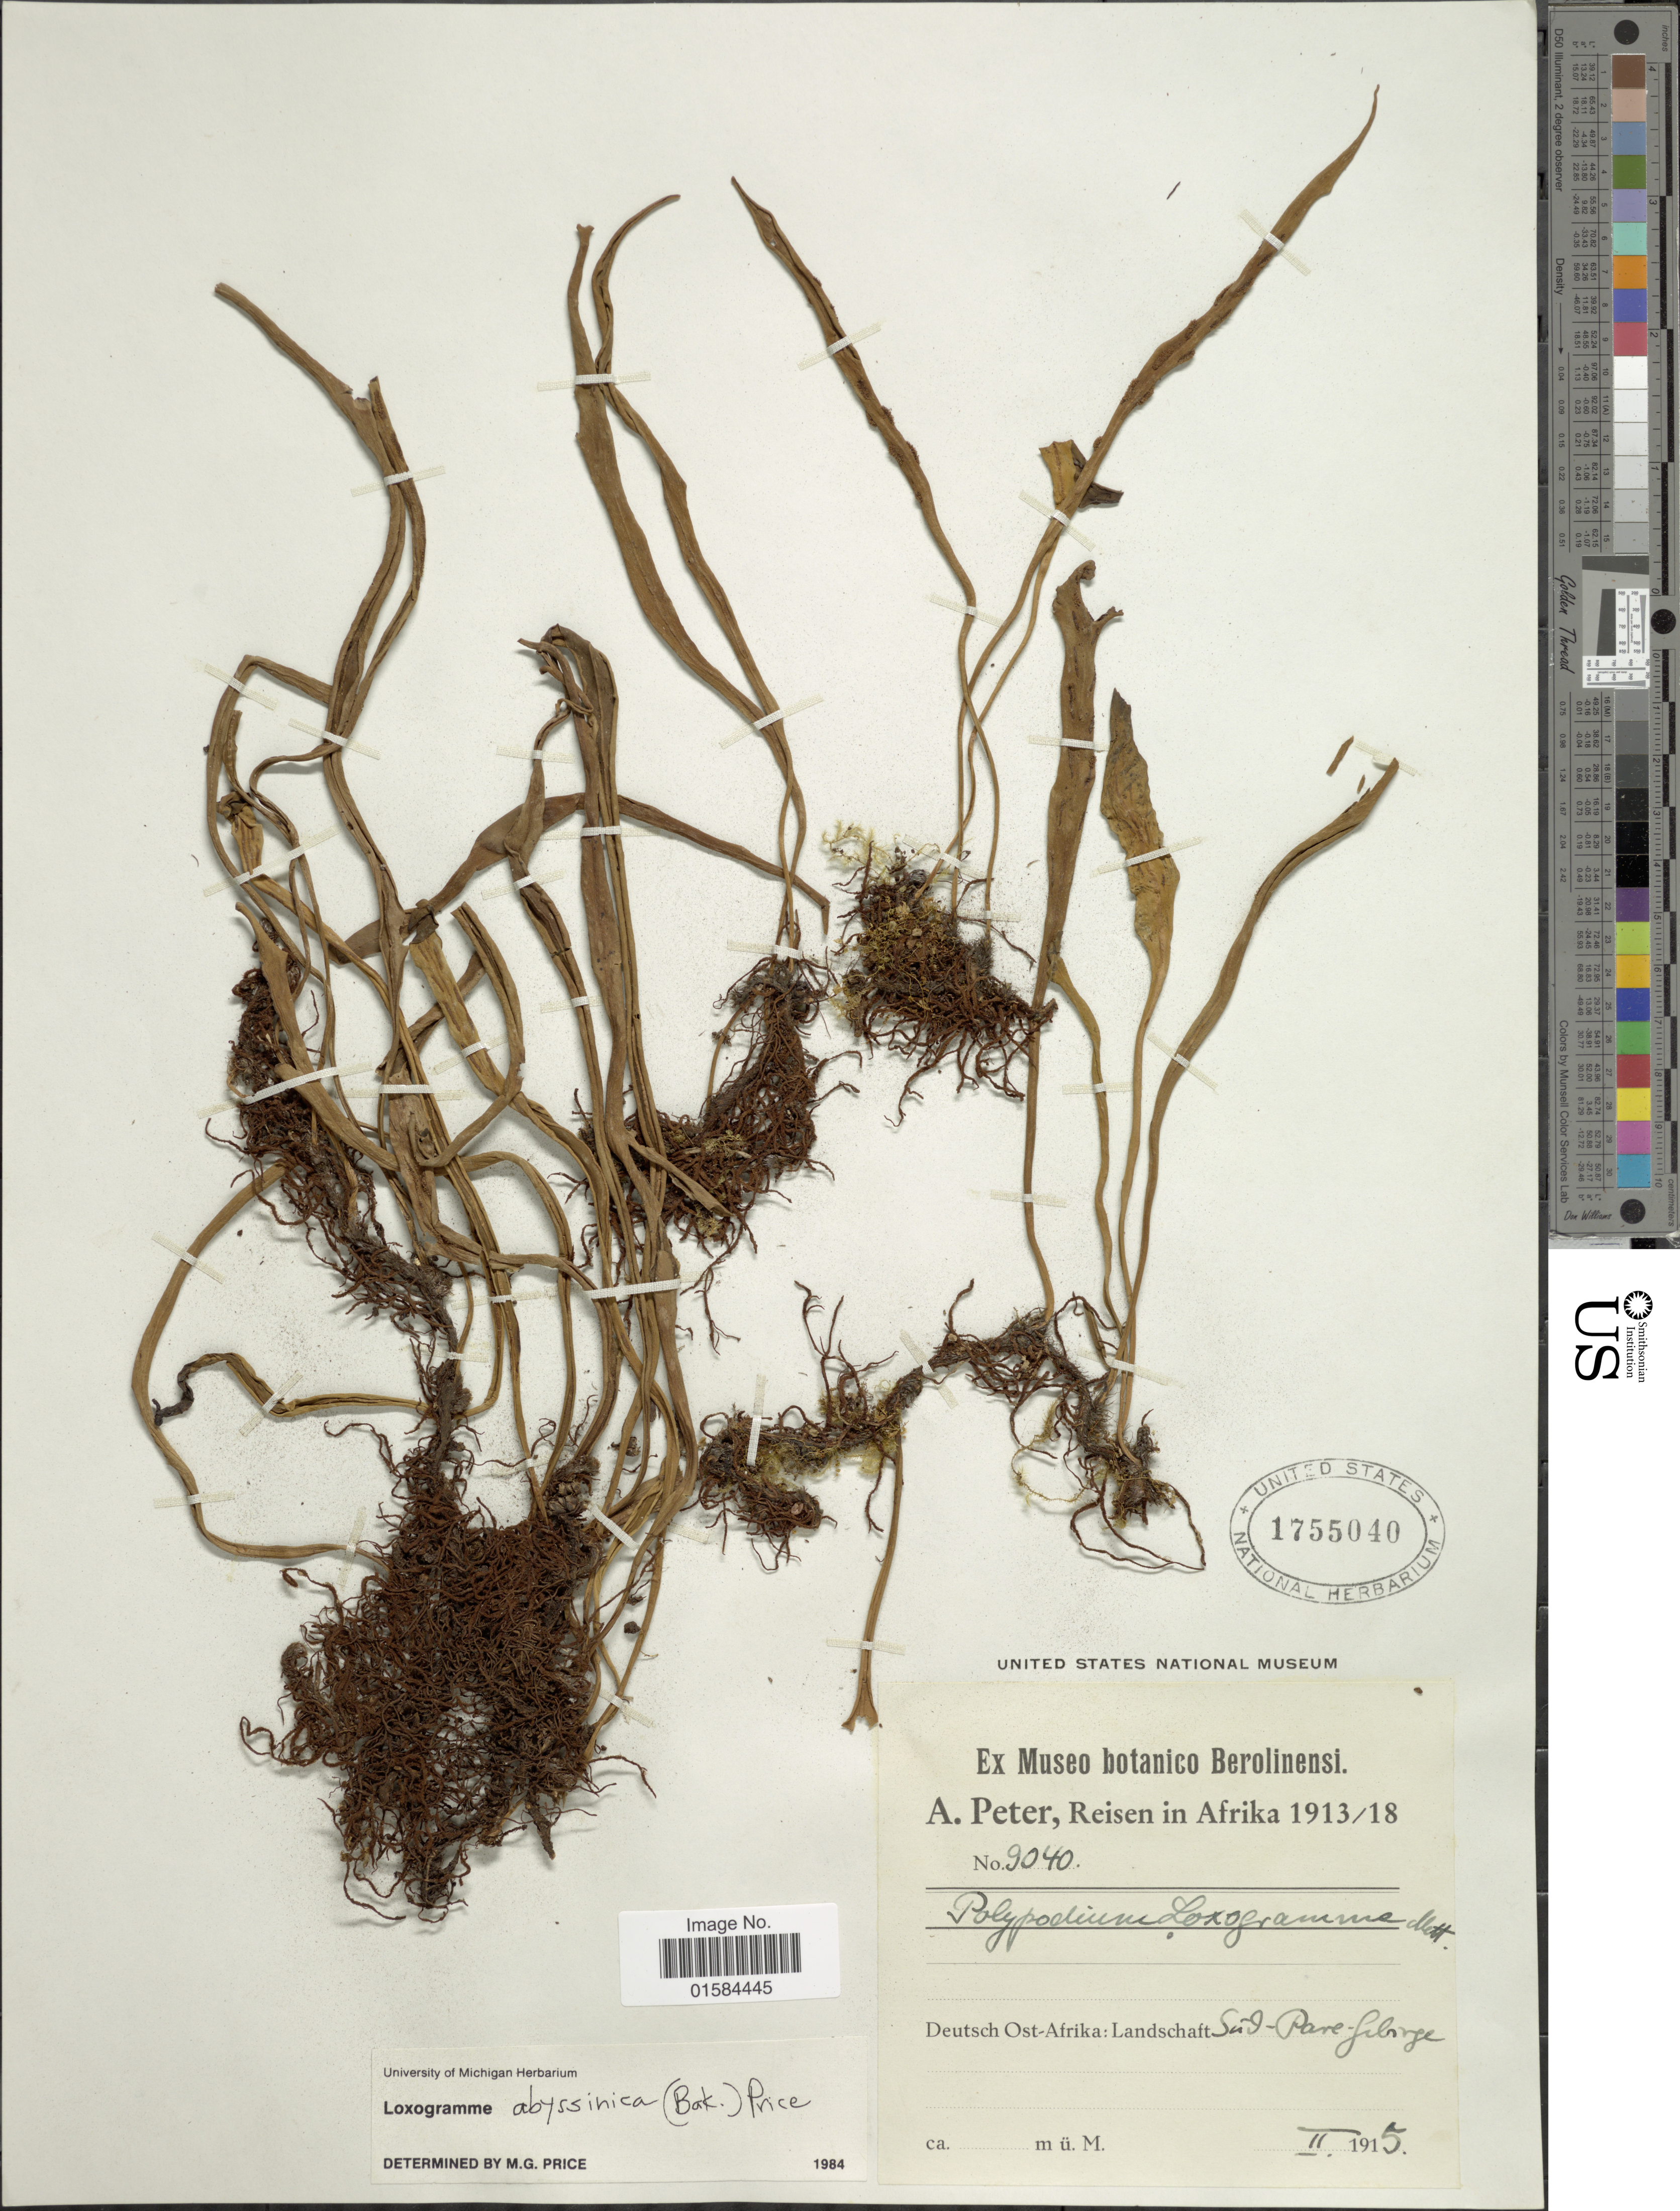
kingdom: Plantae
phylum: Tracheophyta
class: Polypodiopsida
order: Polypodiales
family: Polypodiaceae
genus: Loxogramme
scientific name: Loxogramme abyssinica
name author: (Baker) Price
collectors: A. Peter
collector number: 9040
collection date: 1915-02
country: Tanzania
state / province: Kilimanjaro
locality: Deutsch Ost-Afrika: Landschaft Süd-Pare-Gebirge [German East Africa: South Pare Mountains]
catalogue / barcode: US 1755040